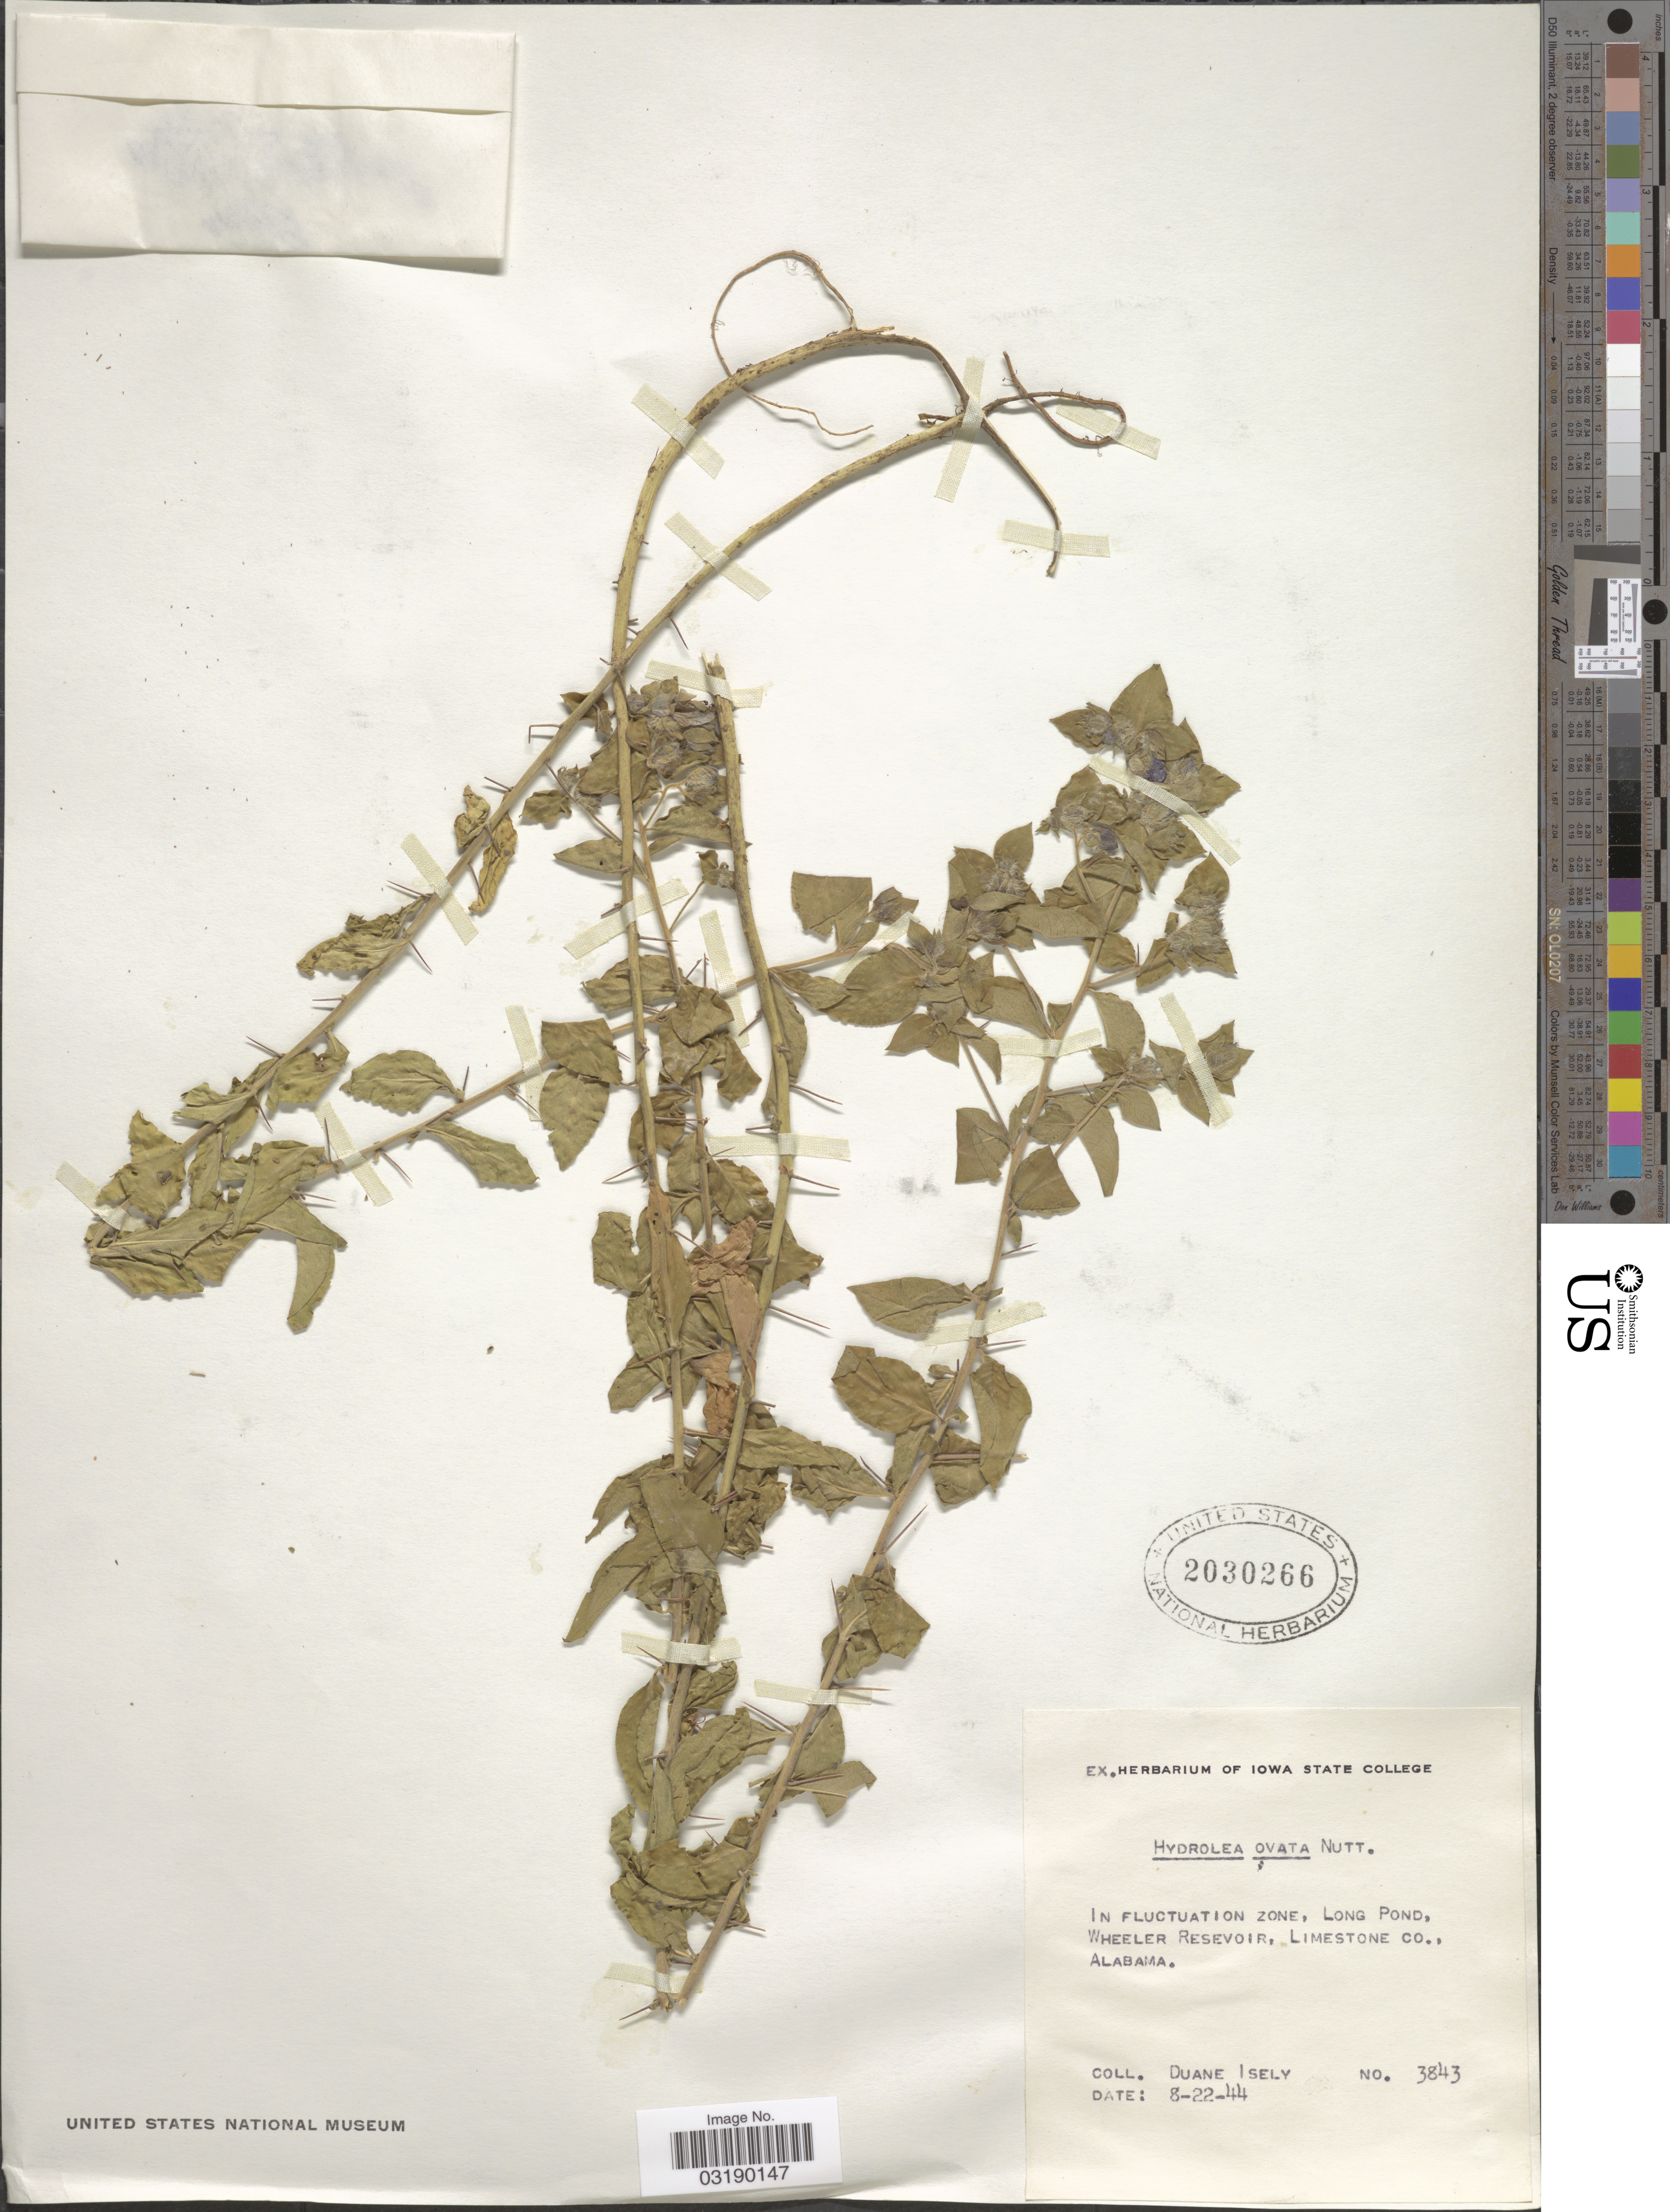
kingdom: Plantae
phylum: Tracheophyta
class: Magnoliopsida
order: Solanales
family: Hydroleaceae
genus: Hydrolea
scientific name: Hydrolea ovata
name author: Nutt. ex Choisy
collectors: D. Isely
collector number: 3843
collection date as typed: Transcribed d/m/y: 22/8/44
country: United States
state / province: Alabama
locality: In fluctuation zone, Long Pond, Wheeler Reservoir, Limestone Co.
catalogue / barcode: US 2030266